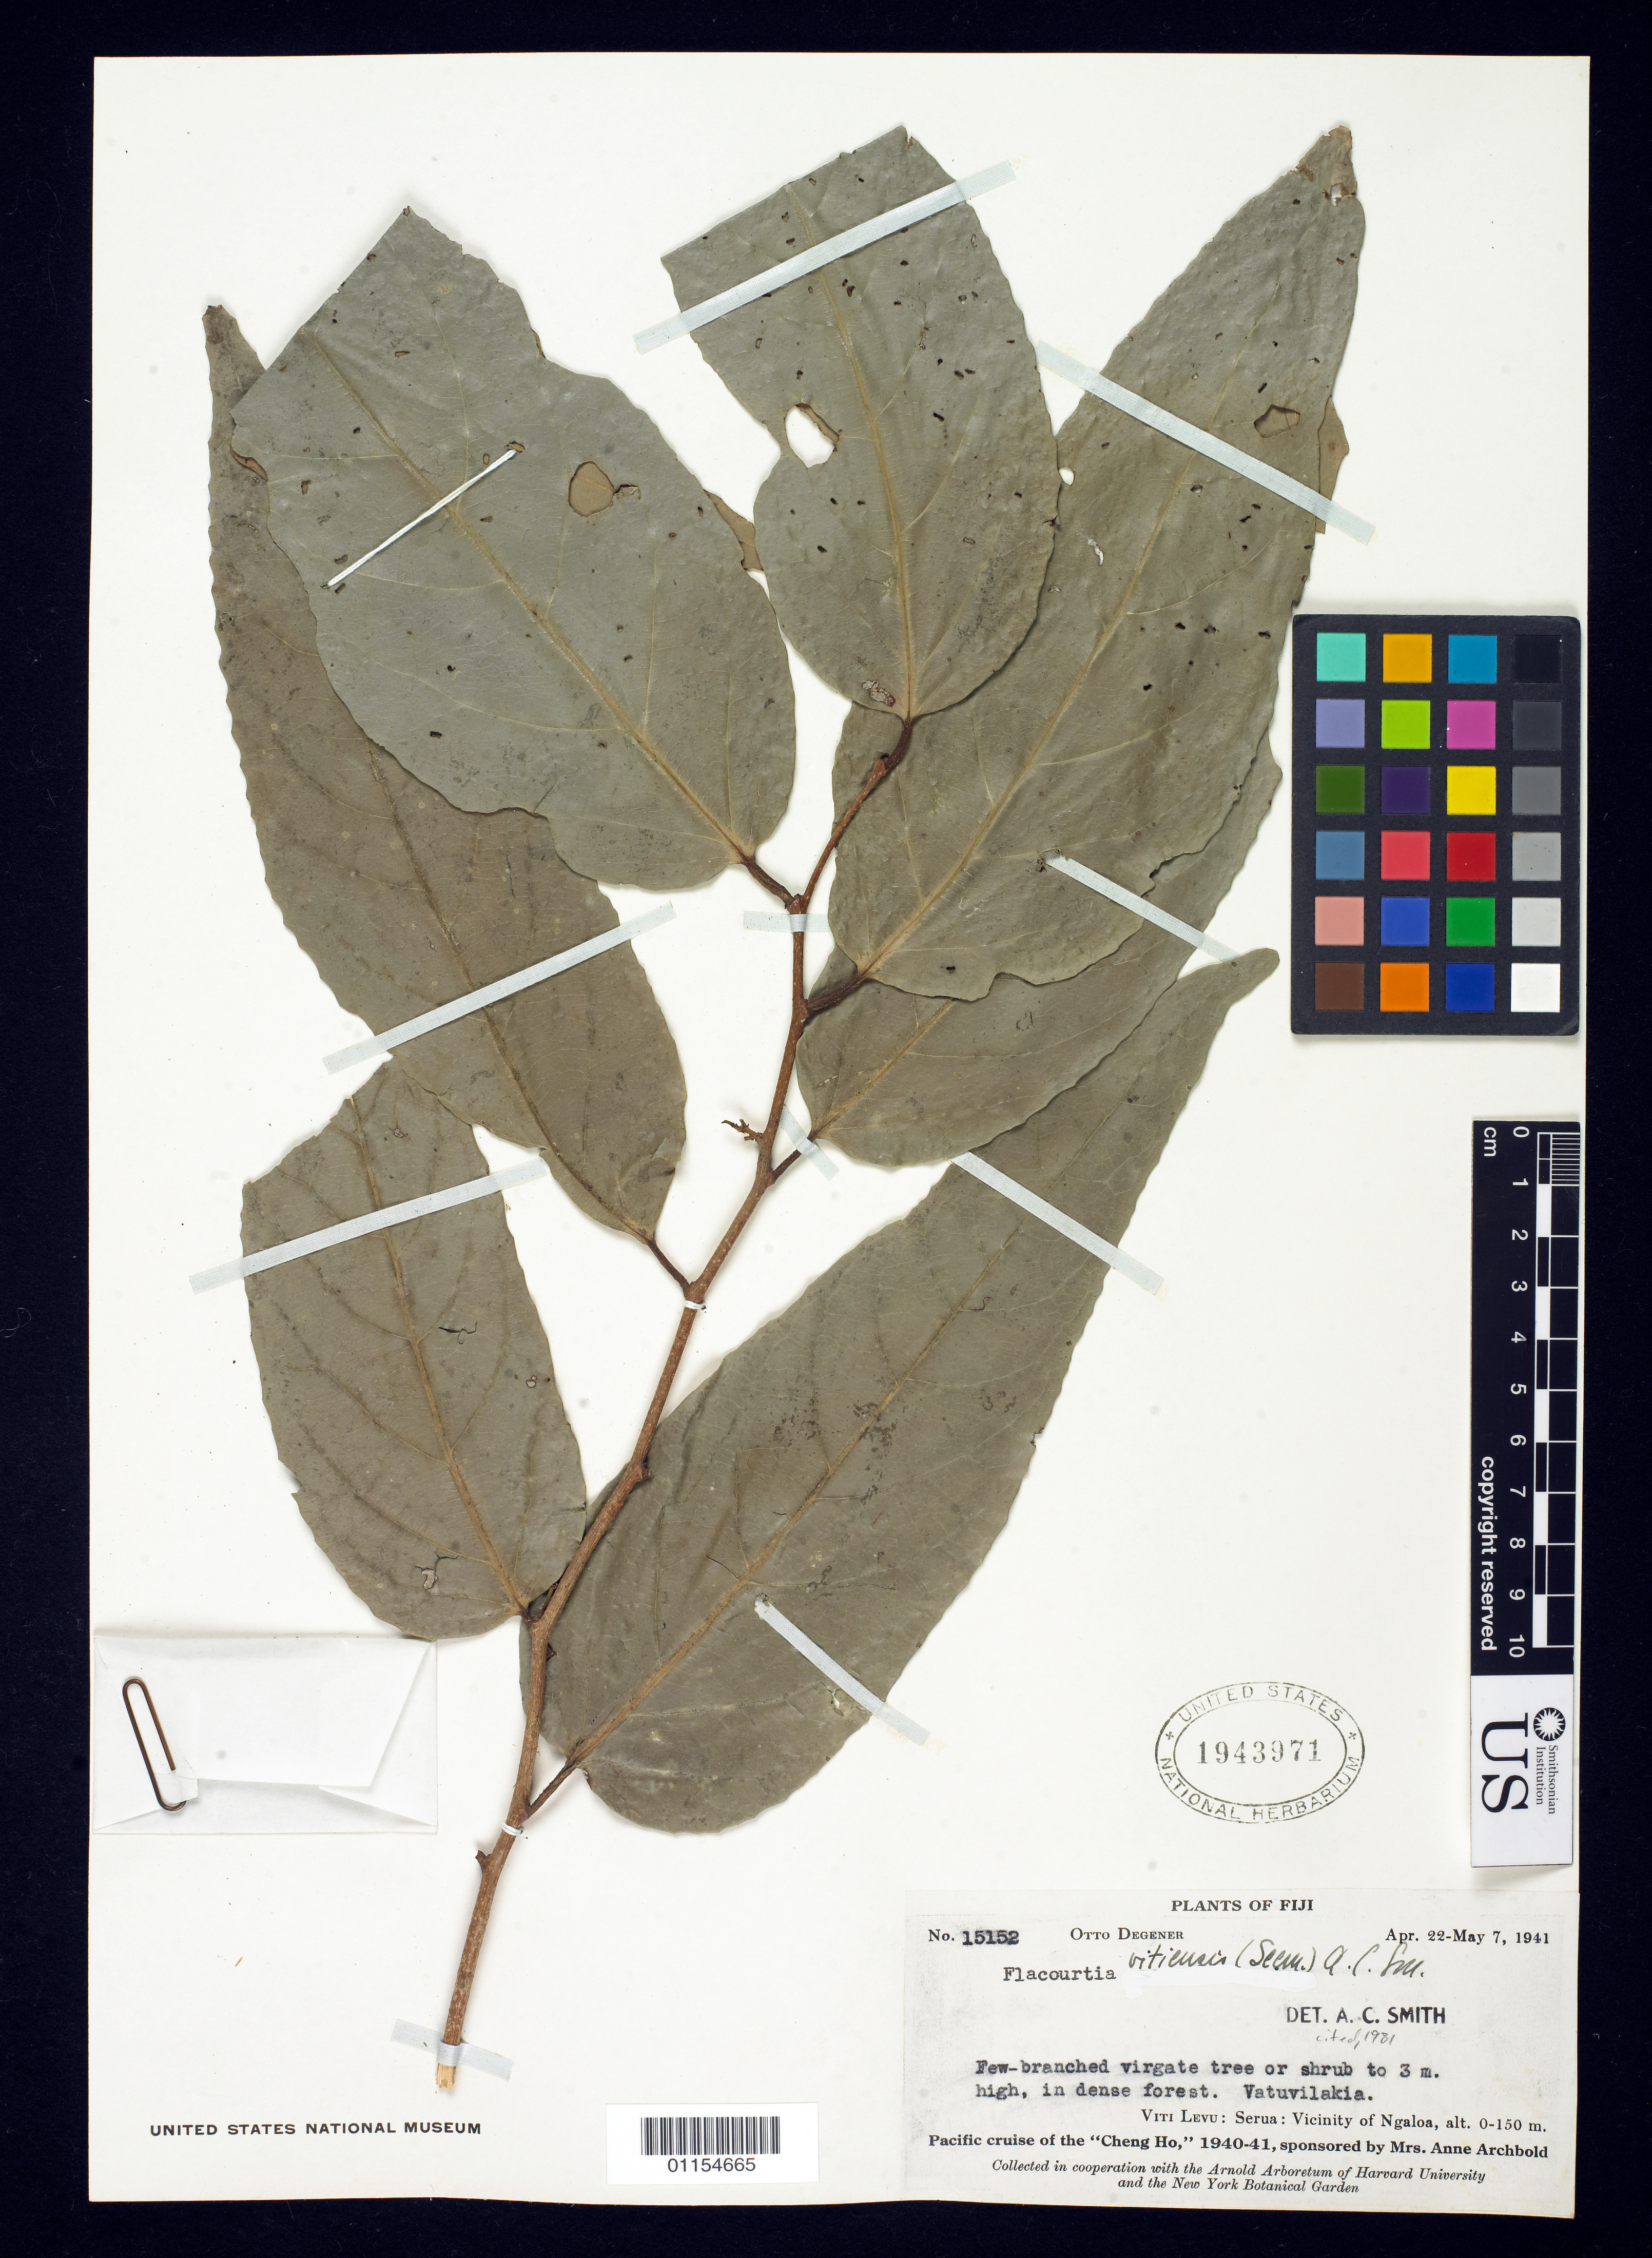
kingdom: Plantae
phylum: Tracheophyta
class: Magnoliopsida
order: Malpighiales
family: Salicaceae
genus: Flacourtia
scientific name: Flacourtia vitiensis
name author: (Seem.) A.C. Sm.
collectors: O. Degener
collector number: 15152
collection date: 1941-04-22/1941-05-07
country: Fiji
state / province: Serua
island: Viti Levu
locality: Vicinity of Ngaloa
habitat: dense forest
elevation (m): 0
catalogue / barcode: US 1943971